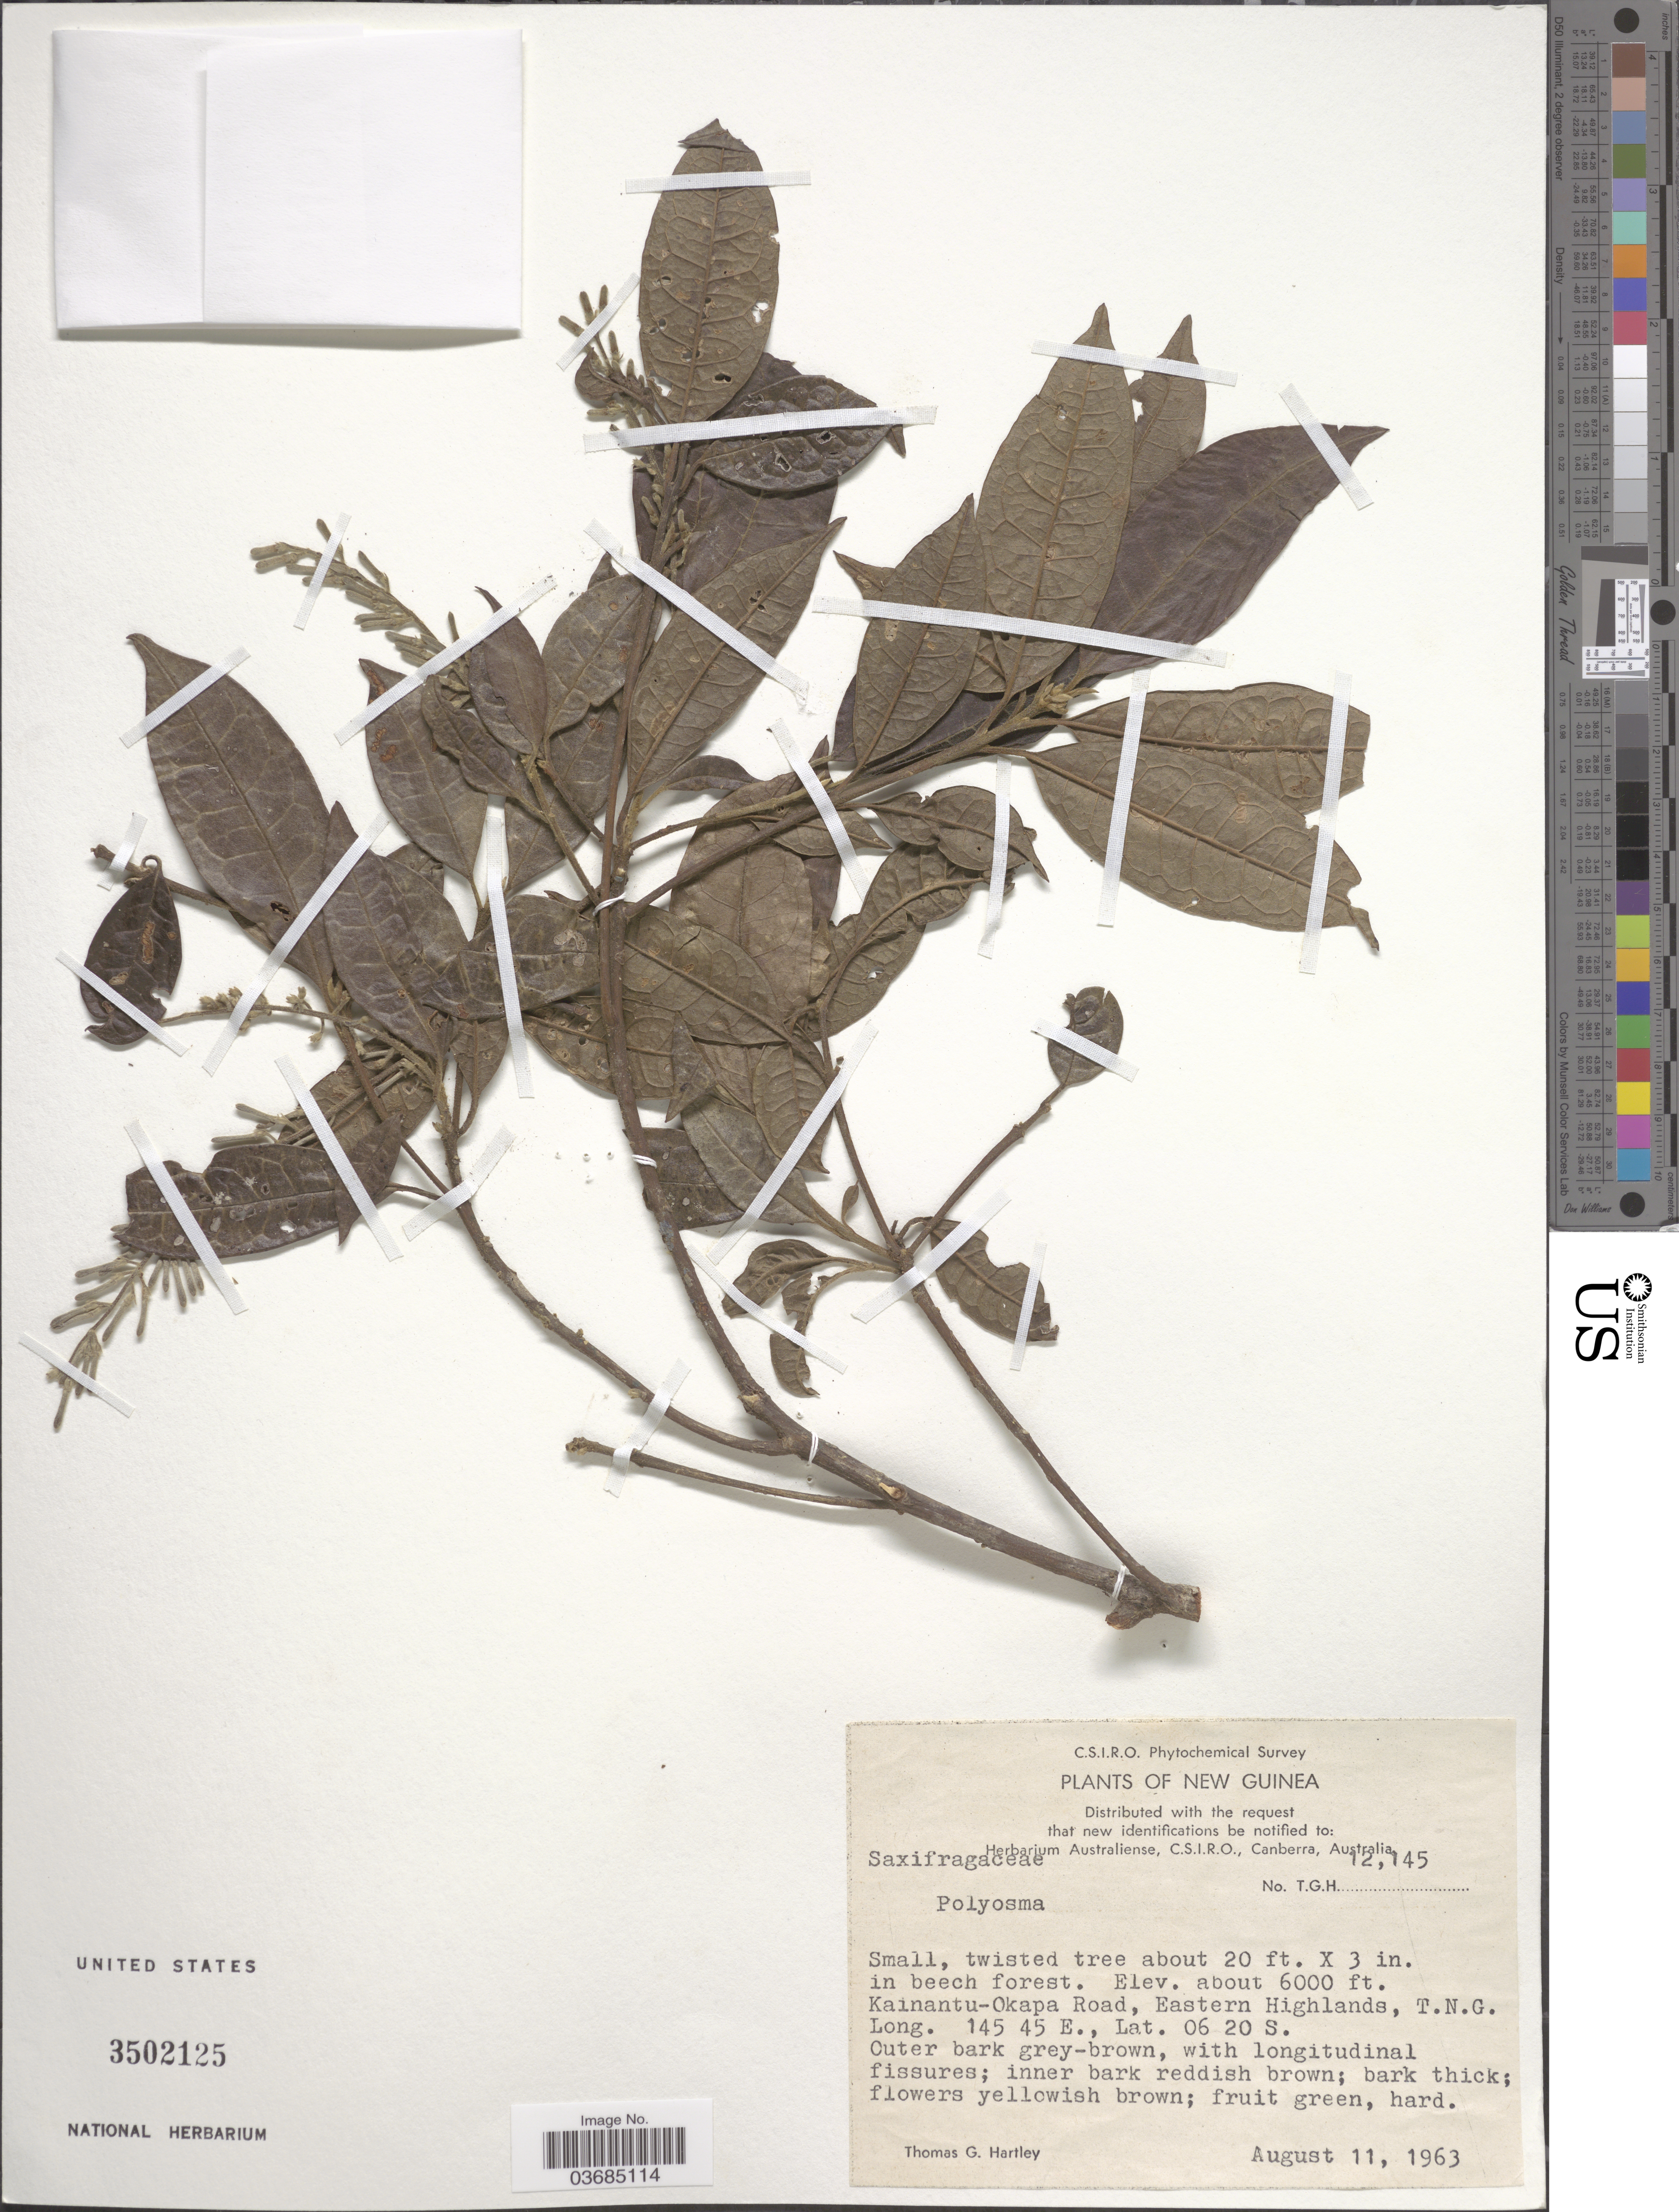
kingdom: Plantae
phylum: Tracheophyta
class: Magnoliopsida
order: Escalloniales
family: Escalloniaceae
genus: Polyosma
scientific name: Polyosma sp.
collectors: T. G. Hartley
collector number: T.G.H.12145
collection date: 1963-08-11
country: Papua New Guinea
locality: C.S.I.R.O. Phytochemical Survey. New Guinea. Kainantu-Okapa Road, Eastern Highlands, T.N.G.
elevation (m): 1829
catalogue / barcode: US 3502125